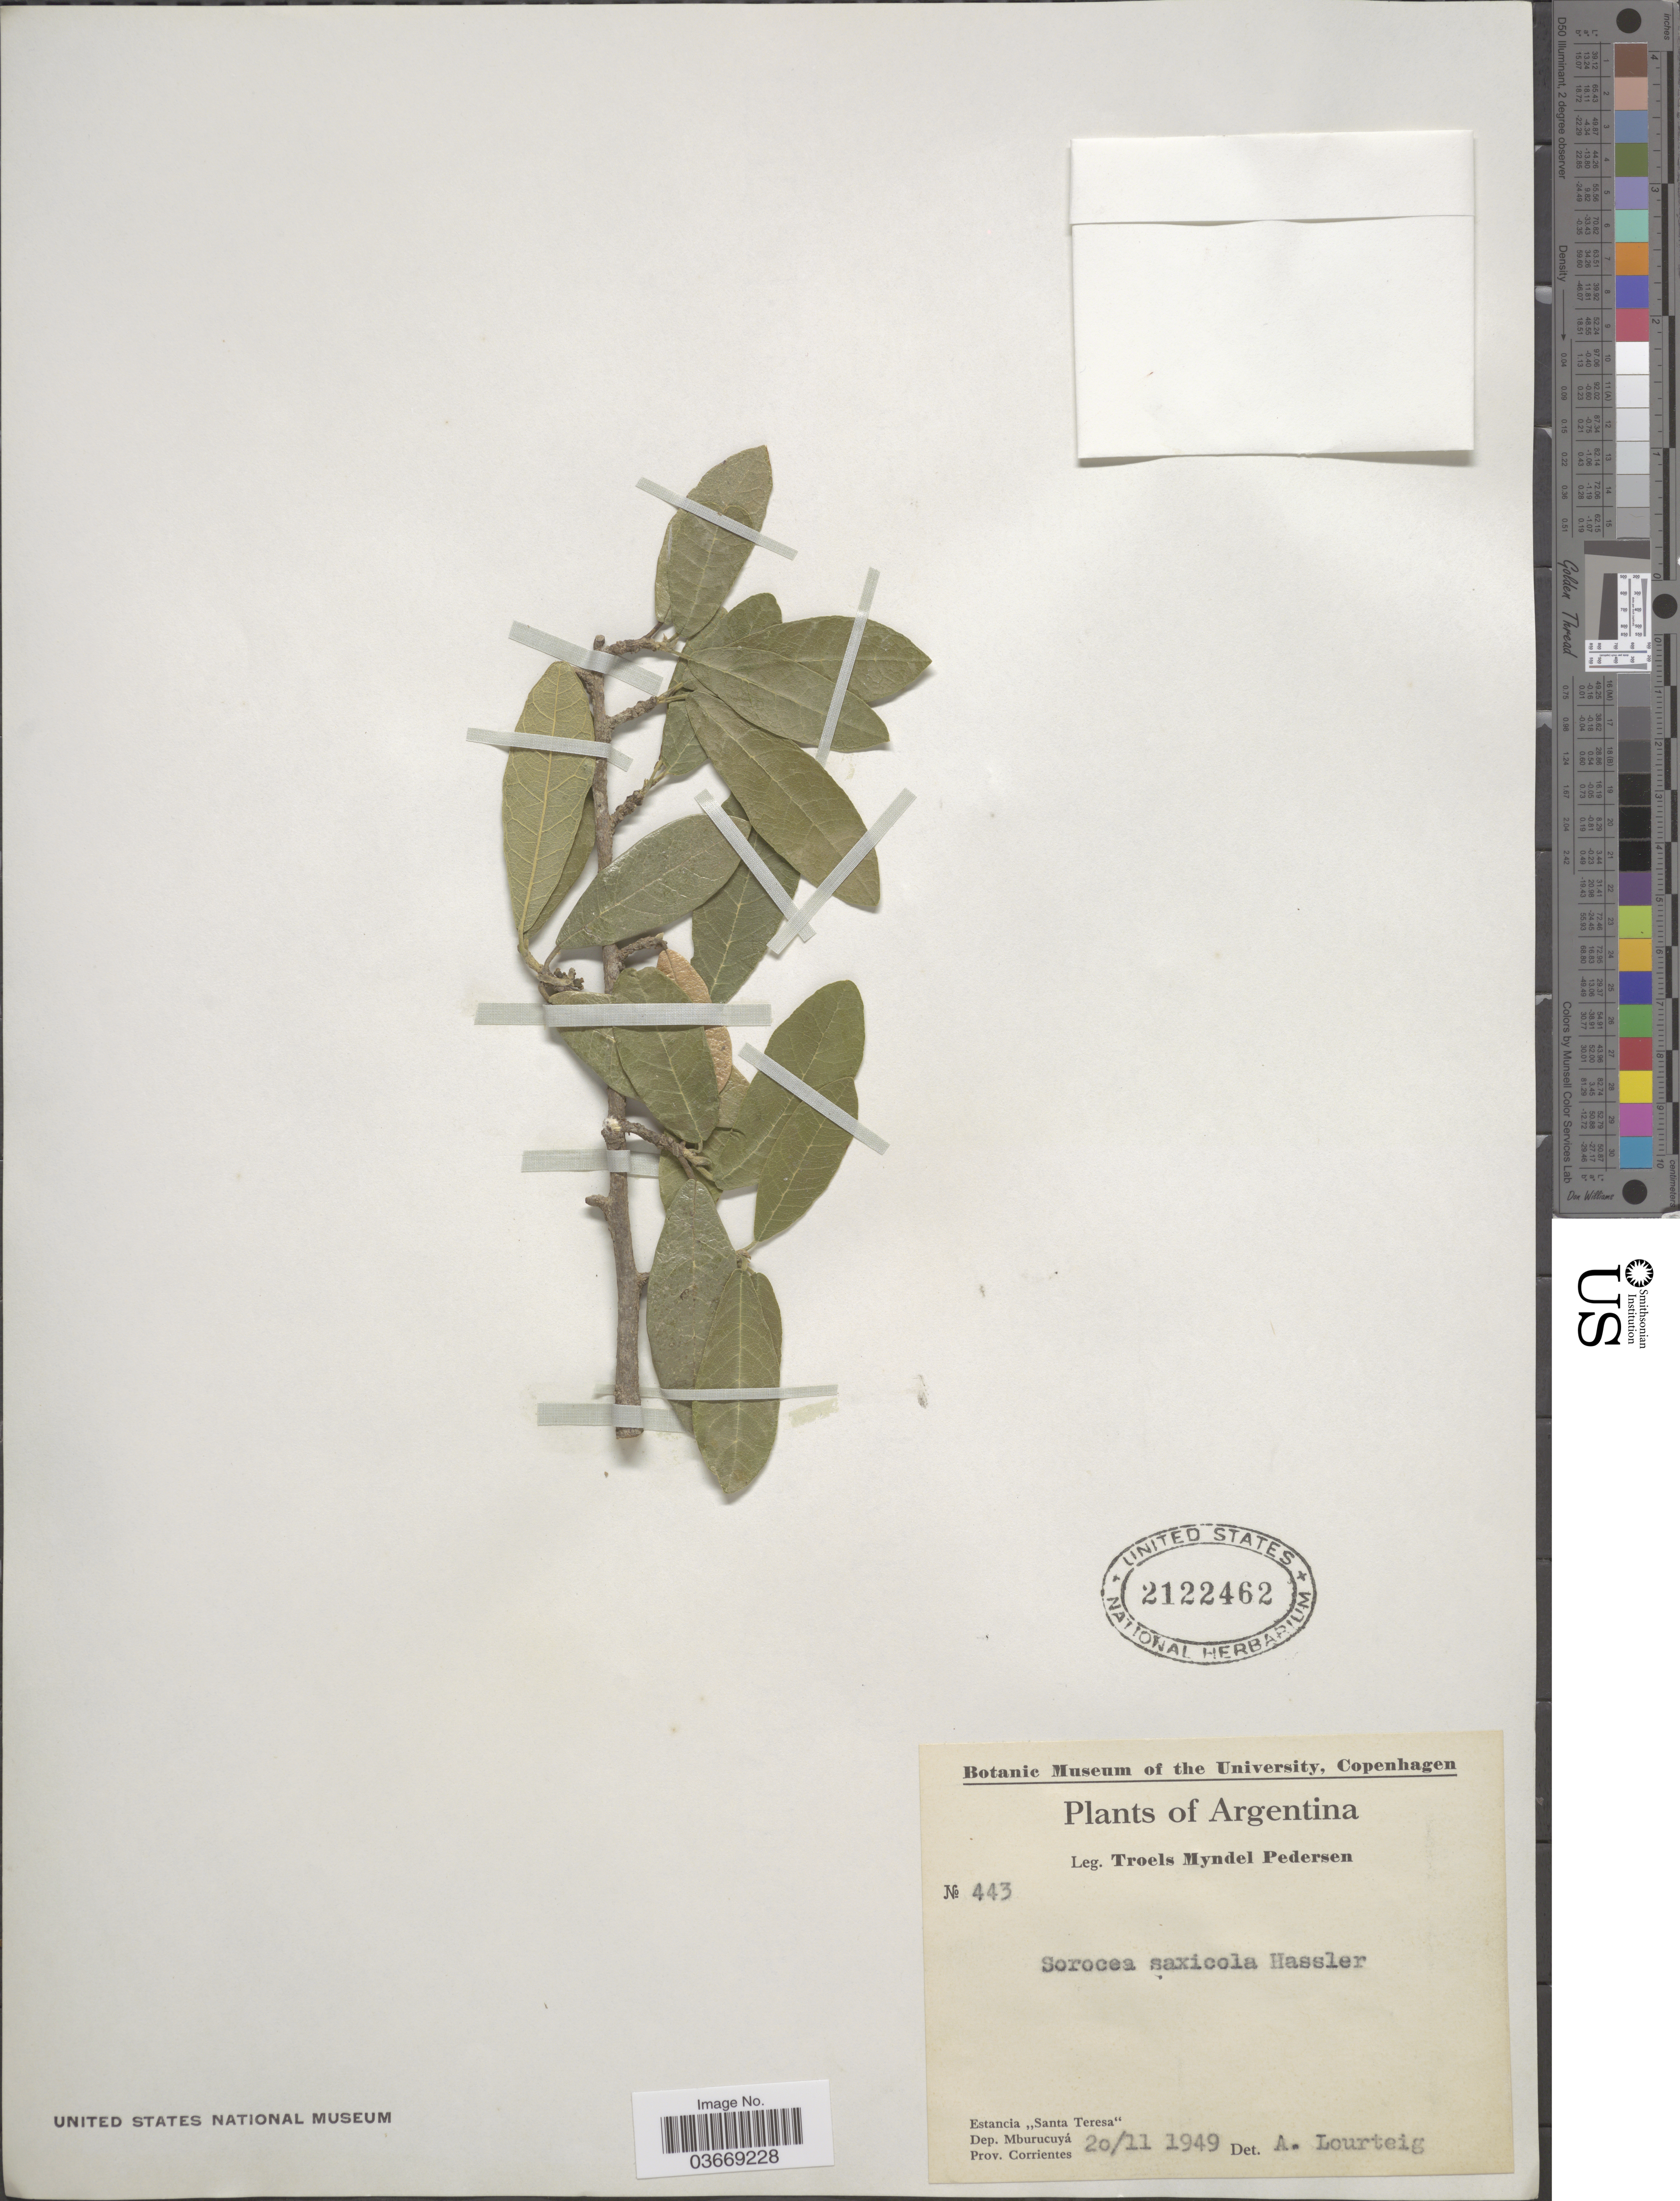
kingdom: Plantae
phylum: Tracheophyta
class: Magnoliopsida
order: Rosales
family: Moraceae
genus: Sorocea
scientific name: Sorocea saxicola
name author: Hassl.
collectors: T. Pederson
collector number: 443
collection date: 1949-11-20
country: Argentina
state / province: Corrientes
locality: Estancia "Santa Teresa", Dep. Mburucuyá.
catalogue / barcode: US 2122462